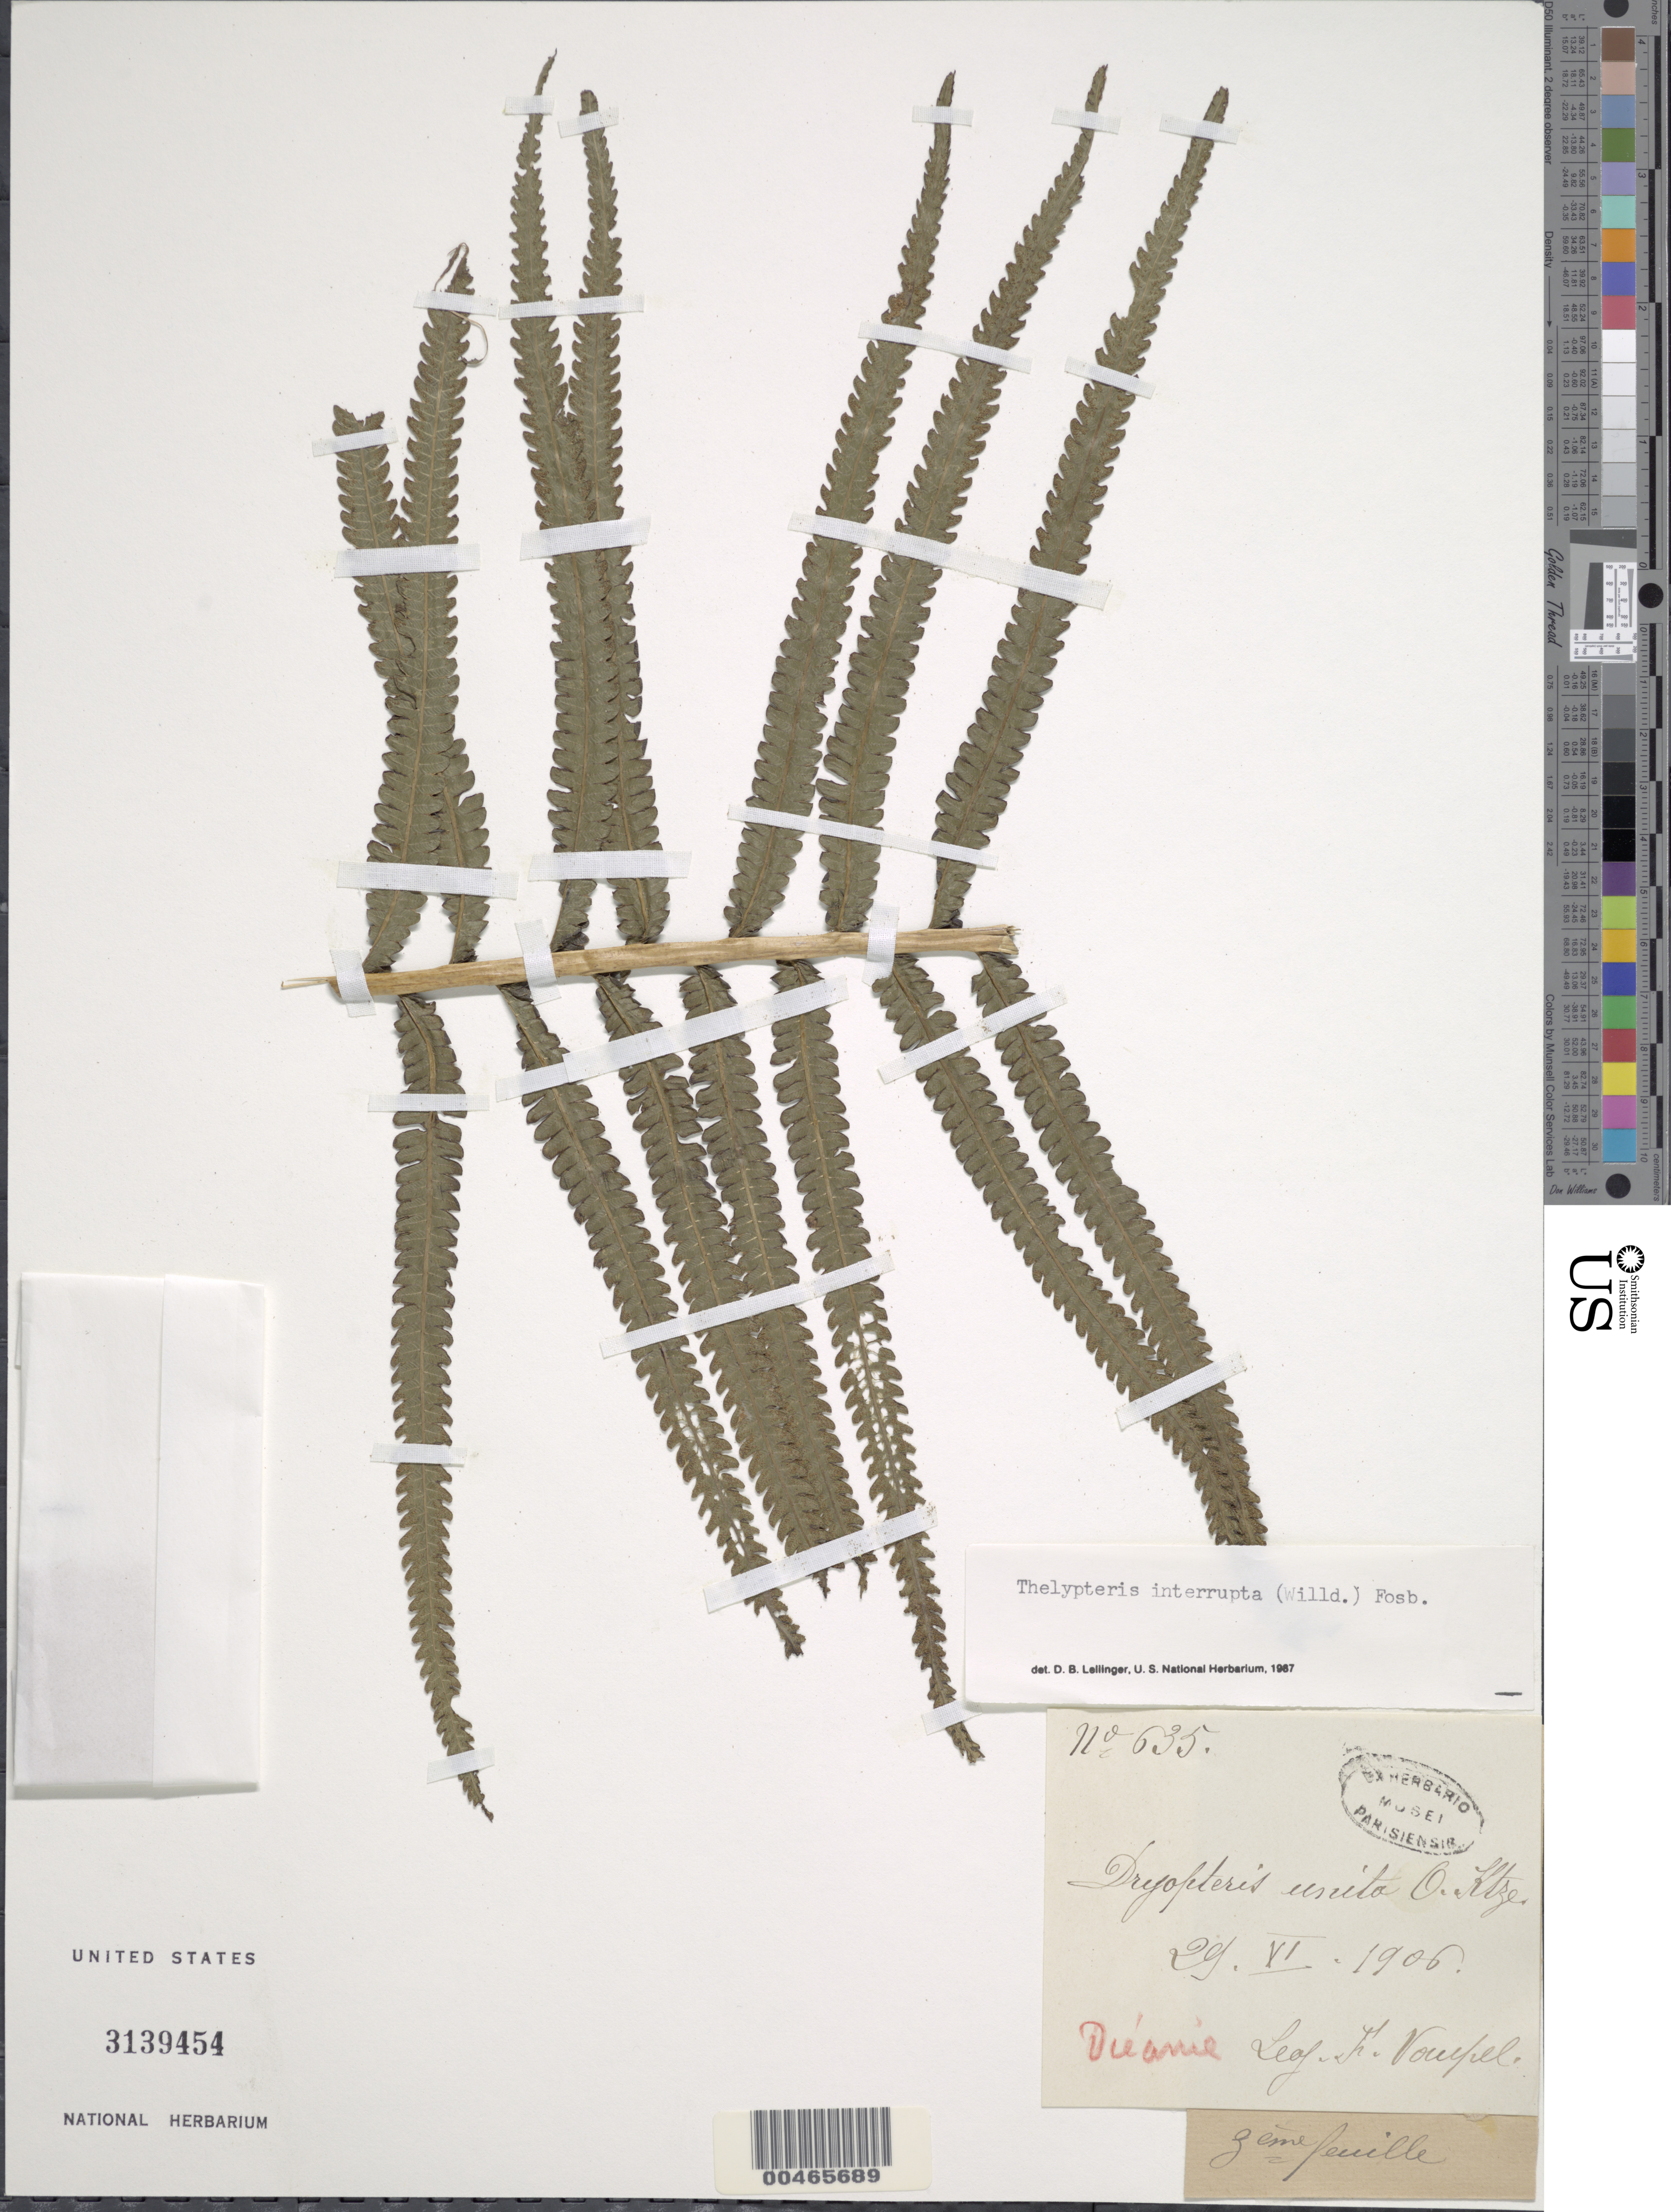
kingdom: Plantae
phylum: Tracheophyta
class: Polypodiopsida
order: Polypodiales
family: Thelypteridaceae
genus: Cyclosorus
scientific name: Cyclosorus interruptus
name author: (Willd.) H. Itô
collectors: F. Vowpel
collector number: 635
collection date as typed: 29 Nov 1906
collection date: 1906-11-29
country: United States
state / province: Hawaii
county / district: Hawaii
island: Hawaii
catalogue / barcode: US 3139454